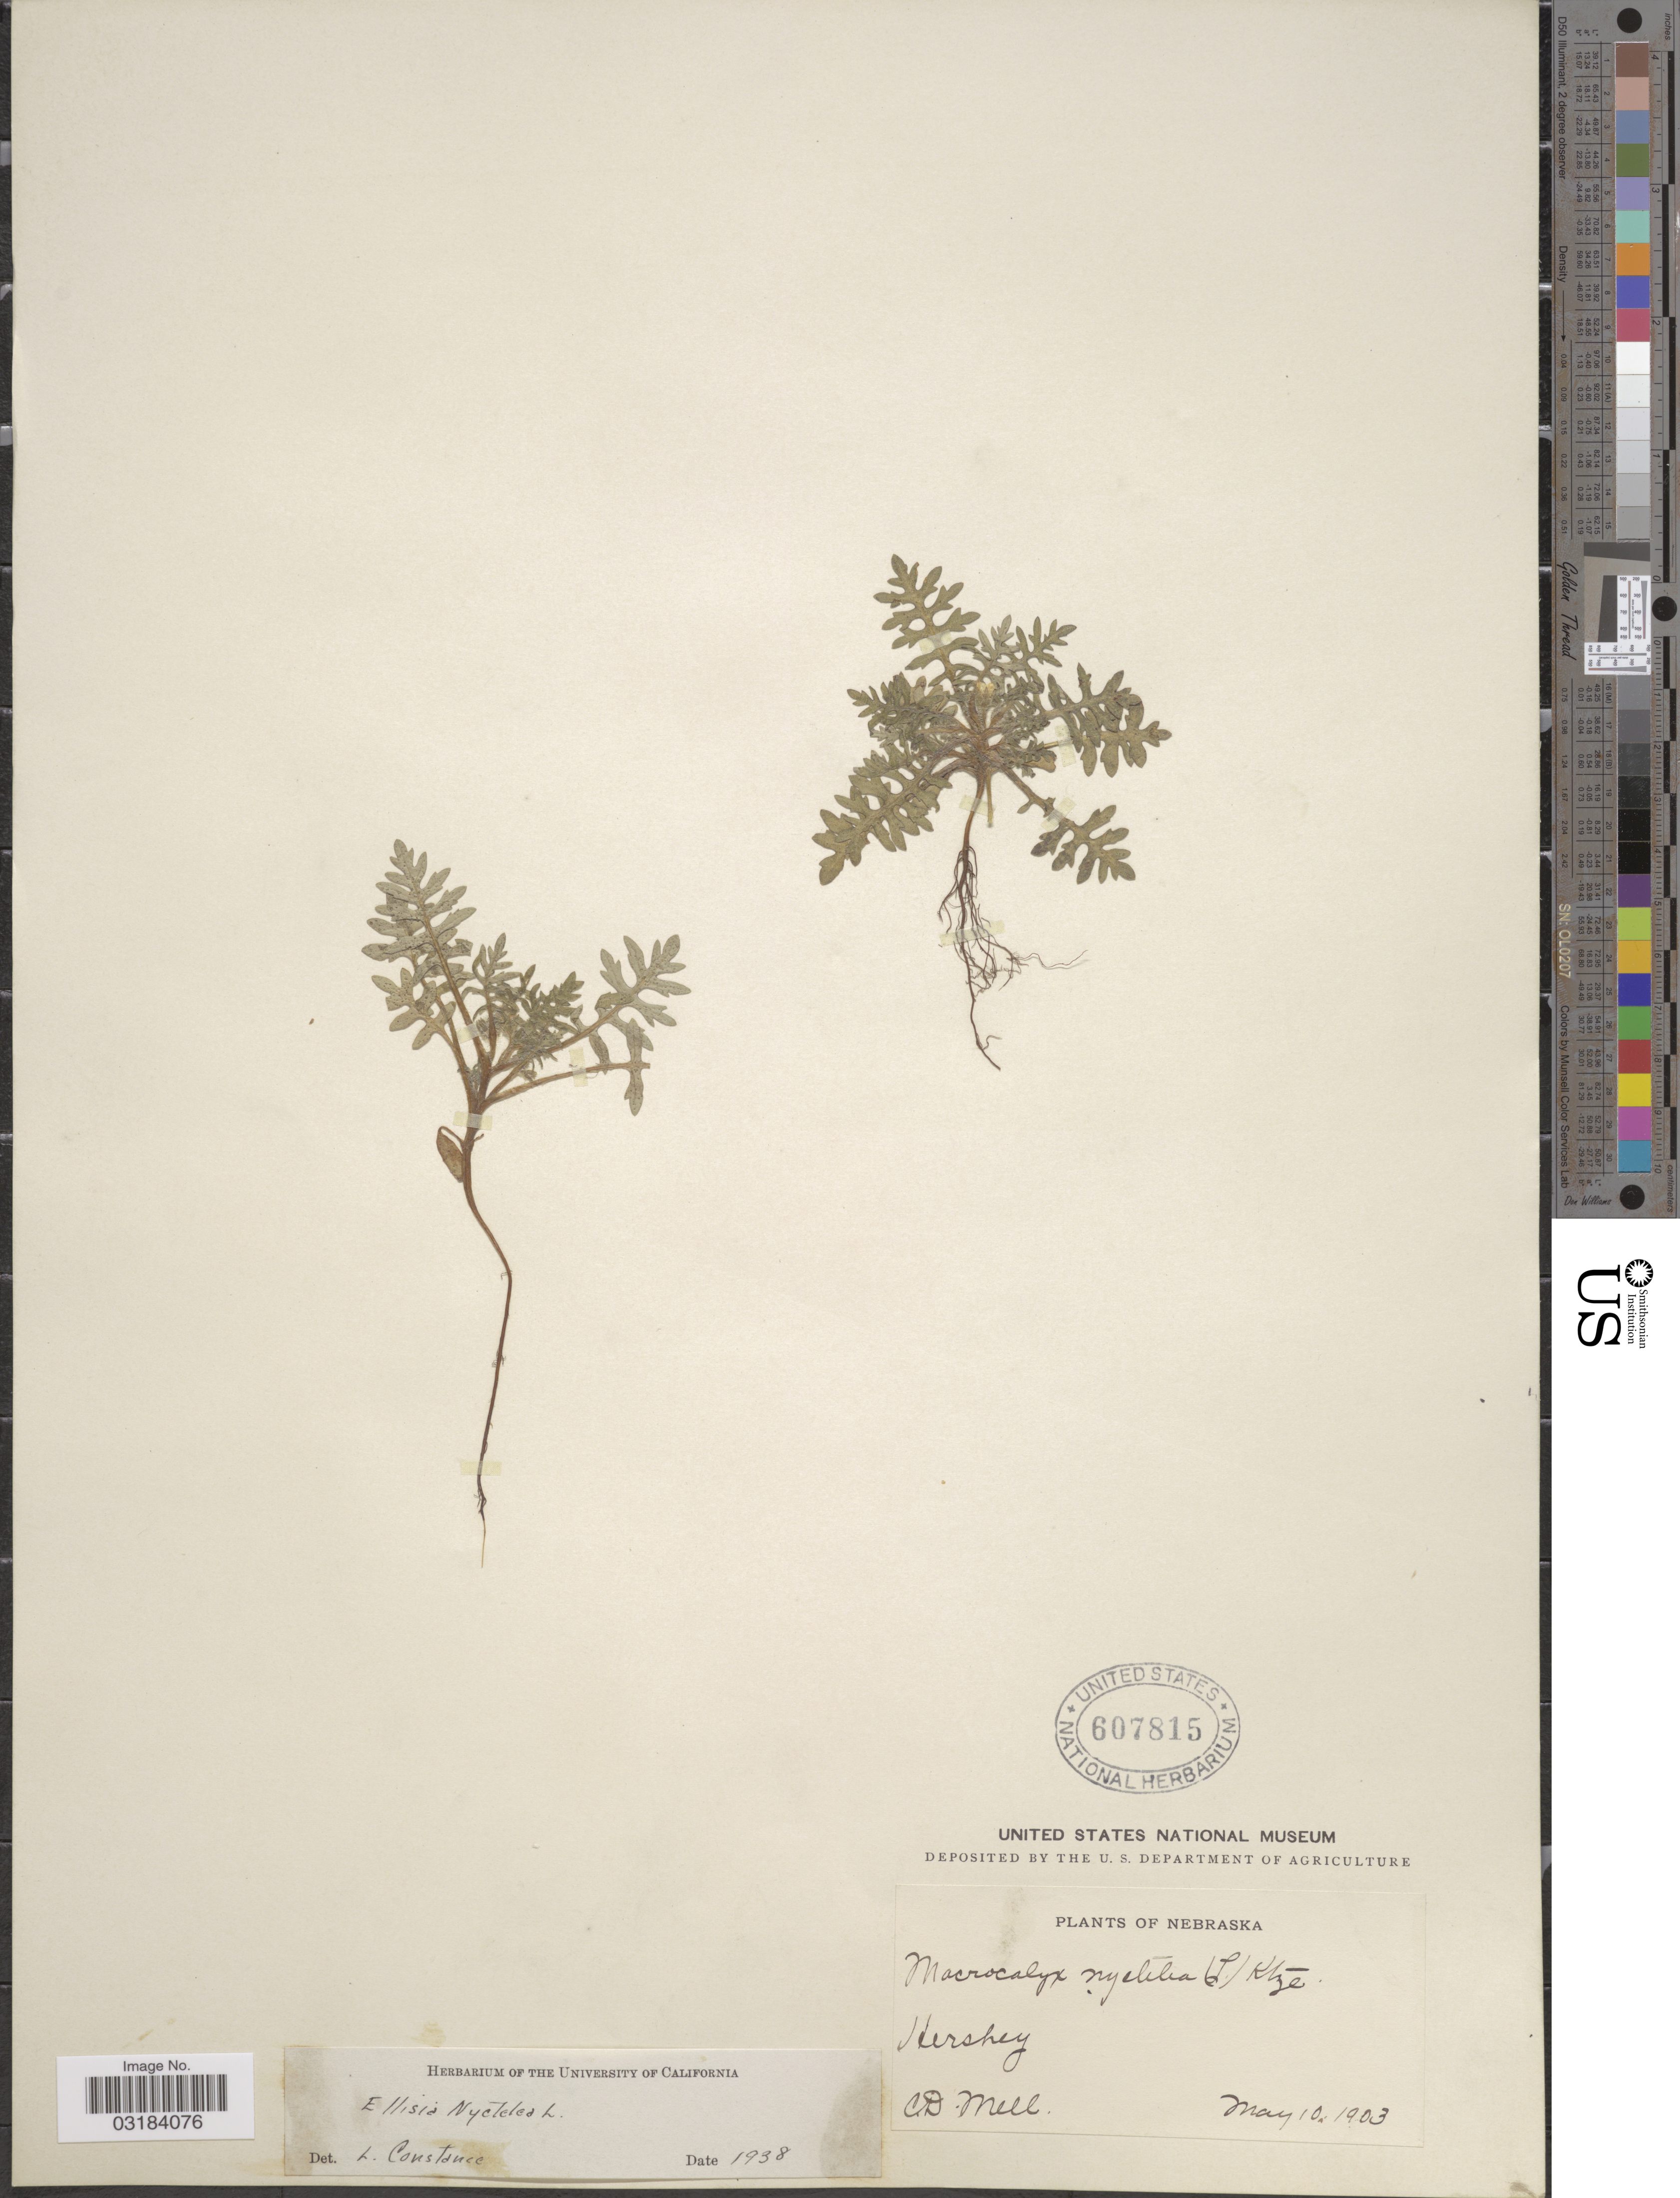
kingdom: Plantae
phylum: Tracheophyta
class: Magnoliopsida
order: Boraginales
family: Hydrophyllaceae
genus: Ellisia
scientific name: Ellisia nyctelea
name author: L.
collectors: C. D. Mell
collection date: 1903-05-10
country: United States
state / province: Nebraska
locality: Hershey.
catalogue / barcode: US 607815